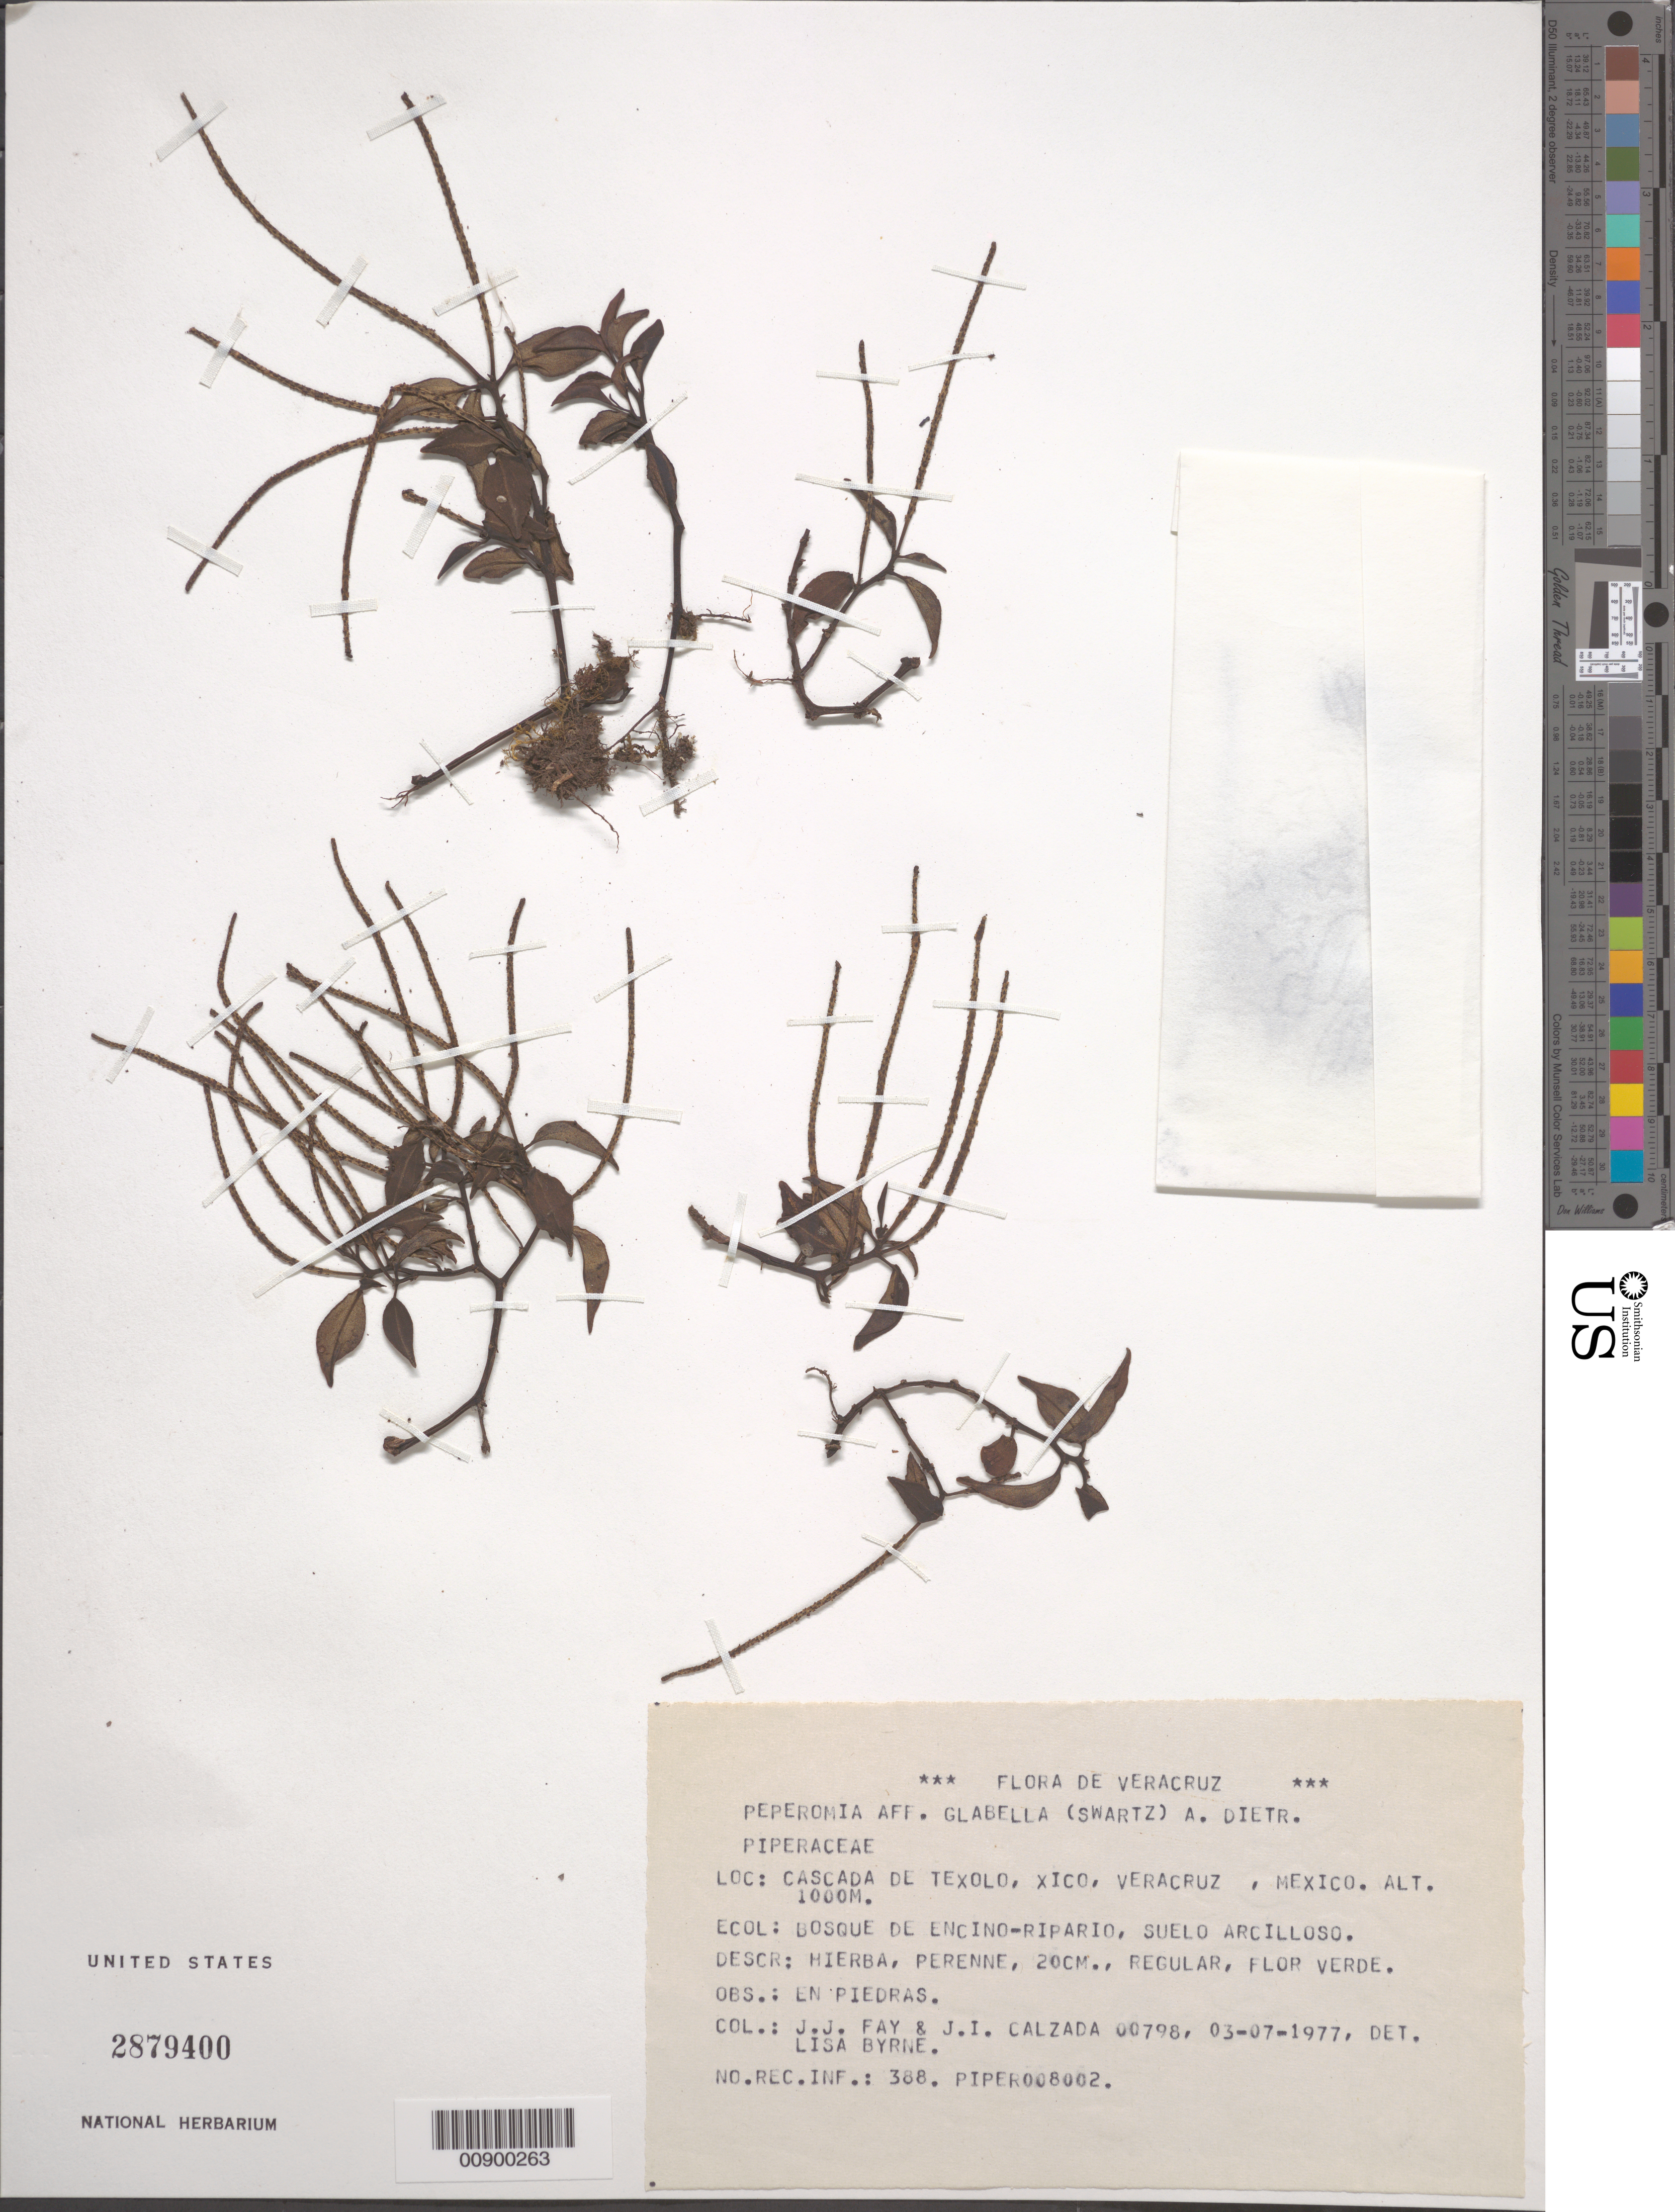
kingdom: Plantae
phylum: Tracheophyta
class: Magnoliopsida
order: Piperales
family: Piperaceae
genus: Peperomia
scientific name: Peperomia san-felipensis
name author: C. DC.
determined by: Jiménez, José Estaban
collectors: J. J. Fay & J. I. Calzada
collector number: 00798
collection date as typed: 03 Jul 1977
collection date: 1977-07-03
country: Mexico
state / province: Veracruz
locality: Cascada de Texolo, Xico, Veracruz.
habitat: Bosque de encino-ripario, suelo arcilloso. En piedras.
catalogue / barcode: US 2879400